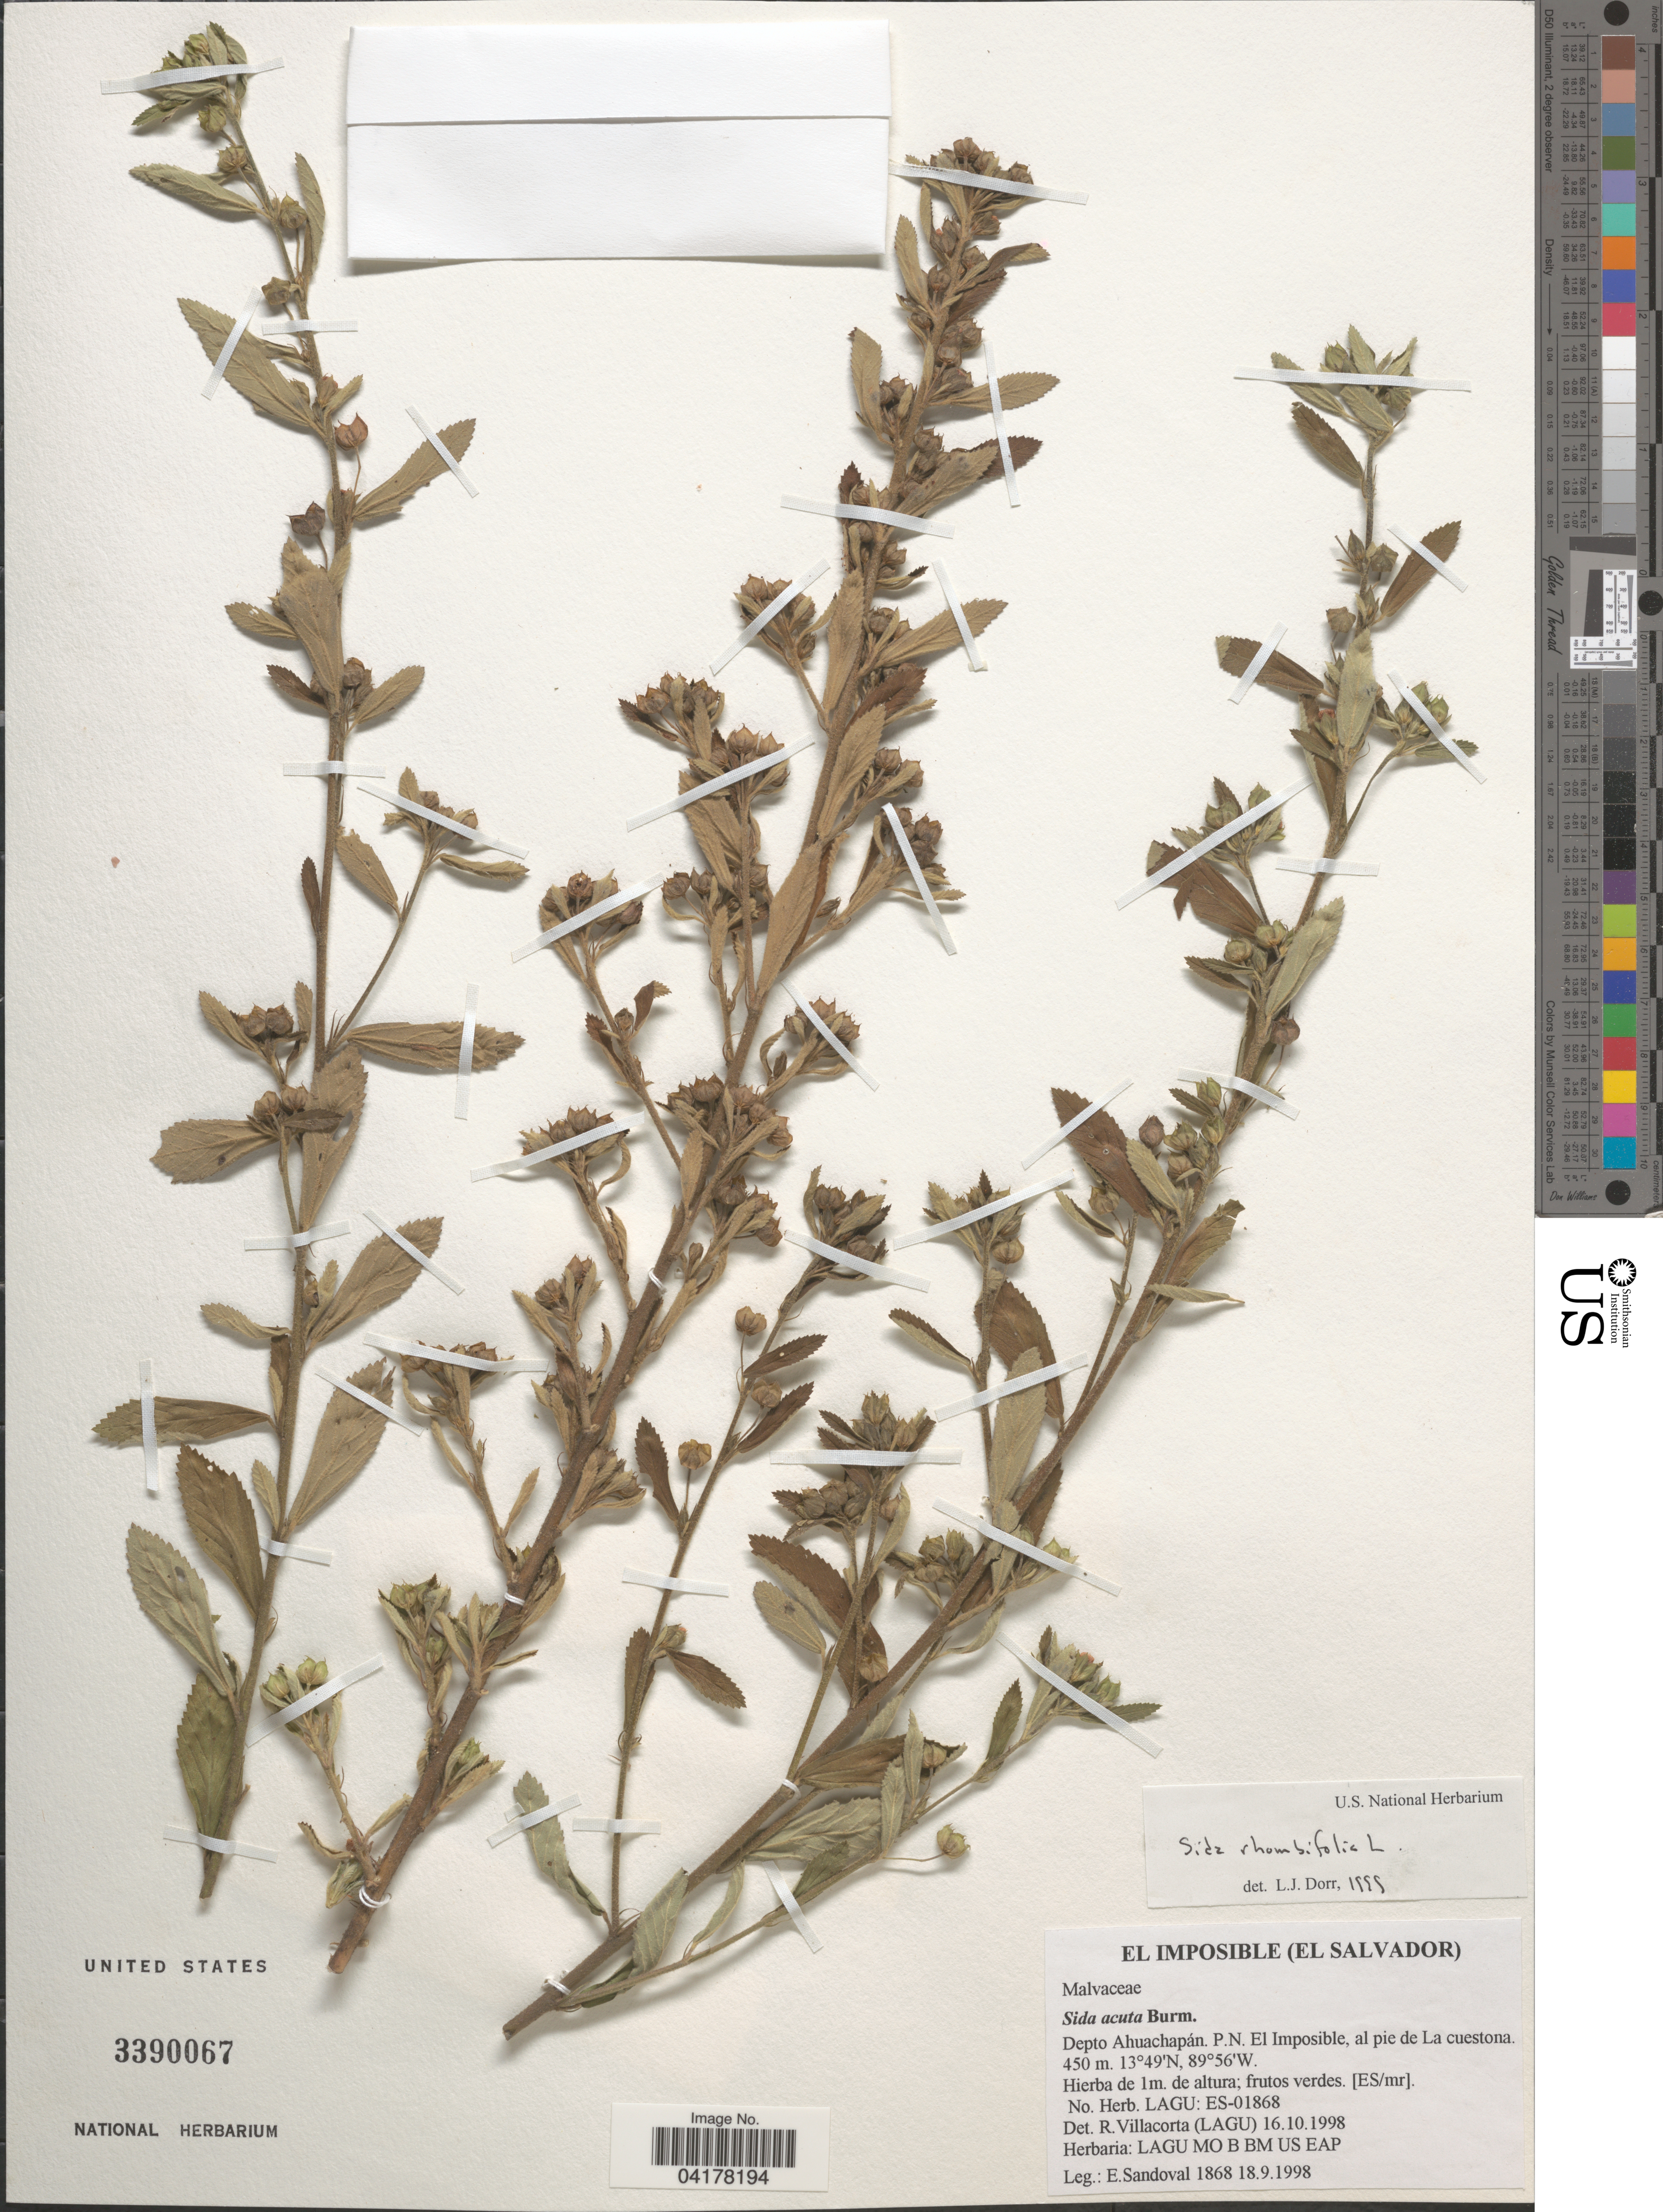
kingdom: Plantae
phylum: Tracheophyta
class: Magnoliopsida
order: Malvales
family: Malvaceae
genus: Sida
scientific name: Sida rhombifolia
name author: L.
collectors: E. Sandoval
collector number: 1868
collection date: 1998-09-18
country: El Salvador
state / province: Ahuachapan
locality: Depto Ahuachapán. P.N. El Imposible, al pie de La cuestona.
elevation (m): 450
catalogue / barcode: US 3390067